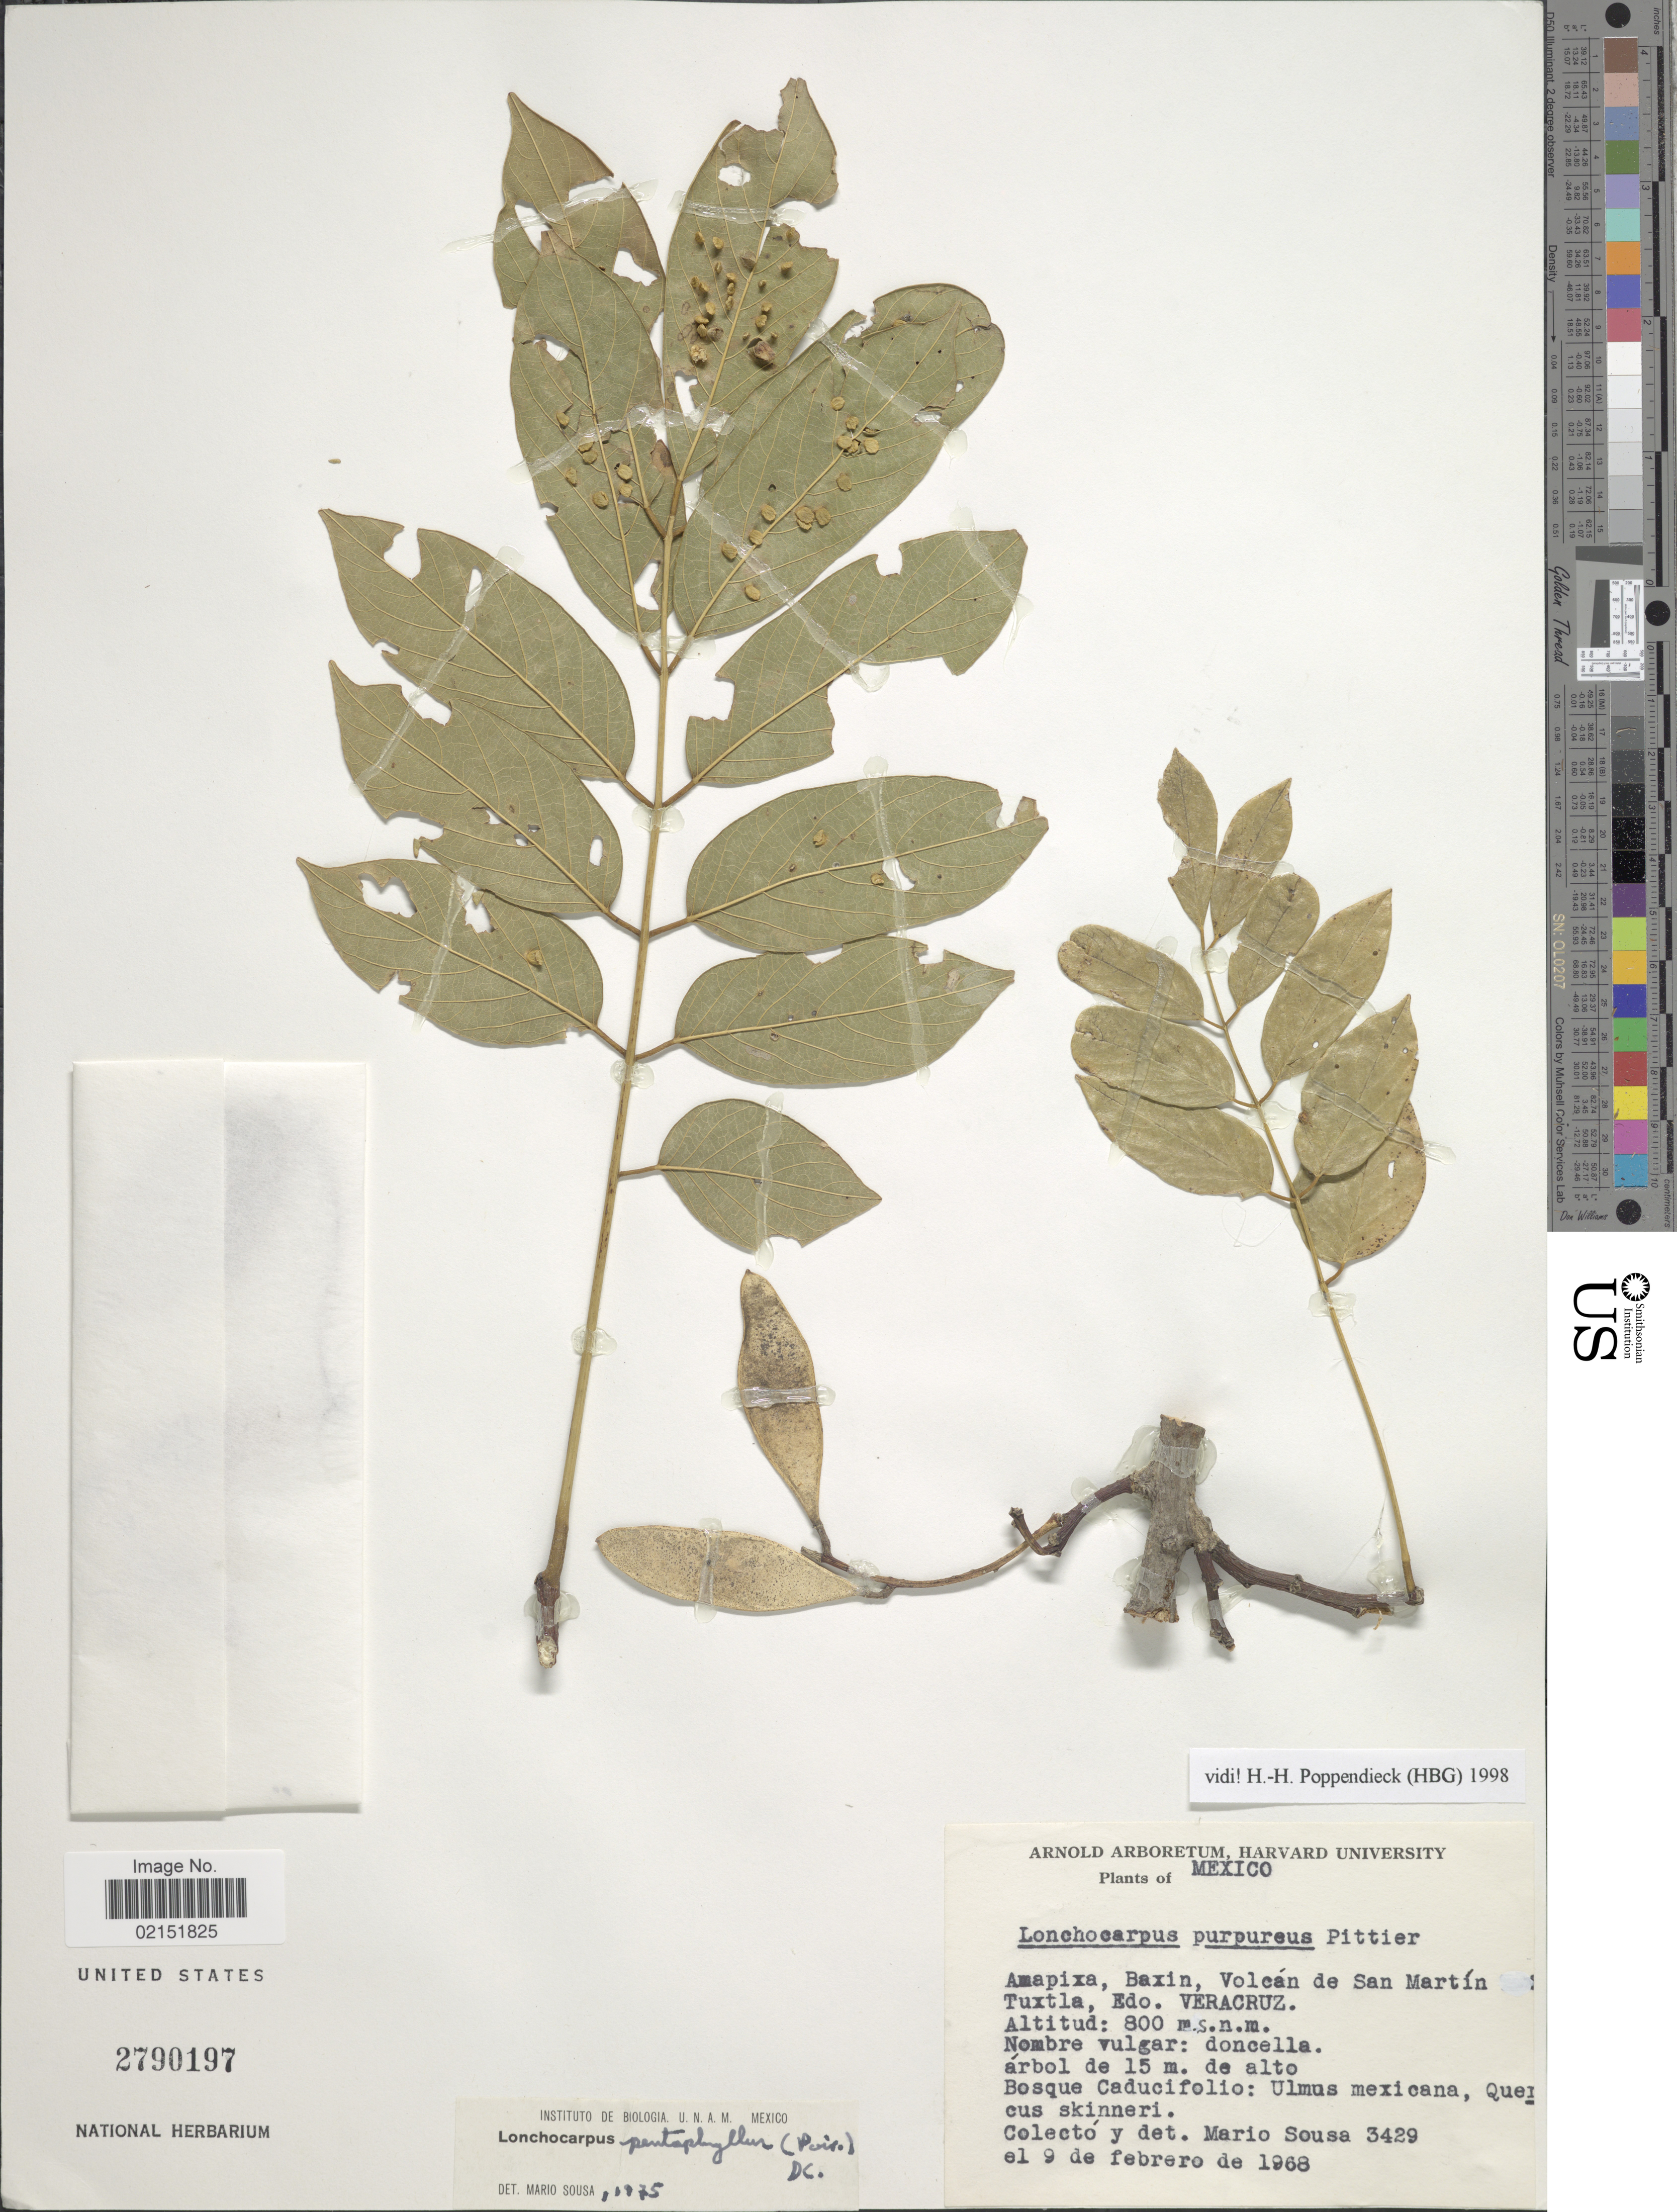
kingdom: Plantae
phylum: Tracheophyta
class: Magnoliopsida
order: Fabales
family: Fabaceae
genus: Lonchocarpus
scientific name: Lonchocarpus pentaphyllus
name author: (Poir.) DC.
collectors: M. Sousa S.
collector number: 3429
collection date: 1968-02-09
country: Mexico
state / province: Veracruz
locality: Amapixa, Baxin, Volcan de San Martin, Tuxtla, Edo. Veracruz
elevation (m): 800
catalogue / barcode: US 2790197